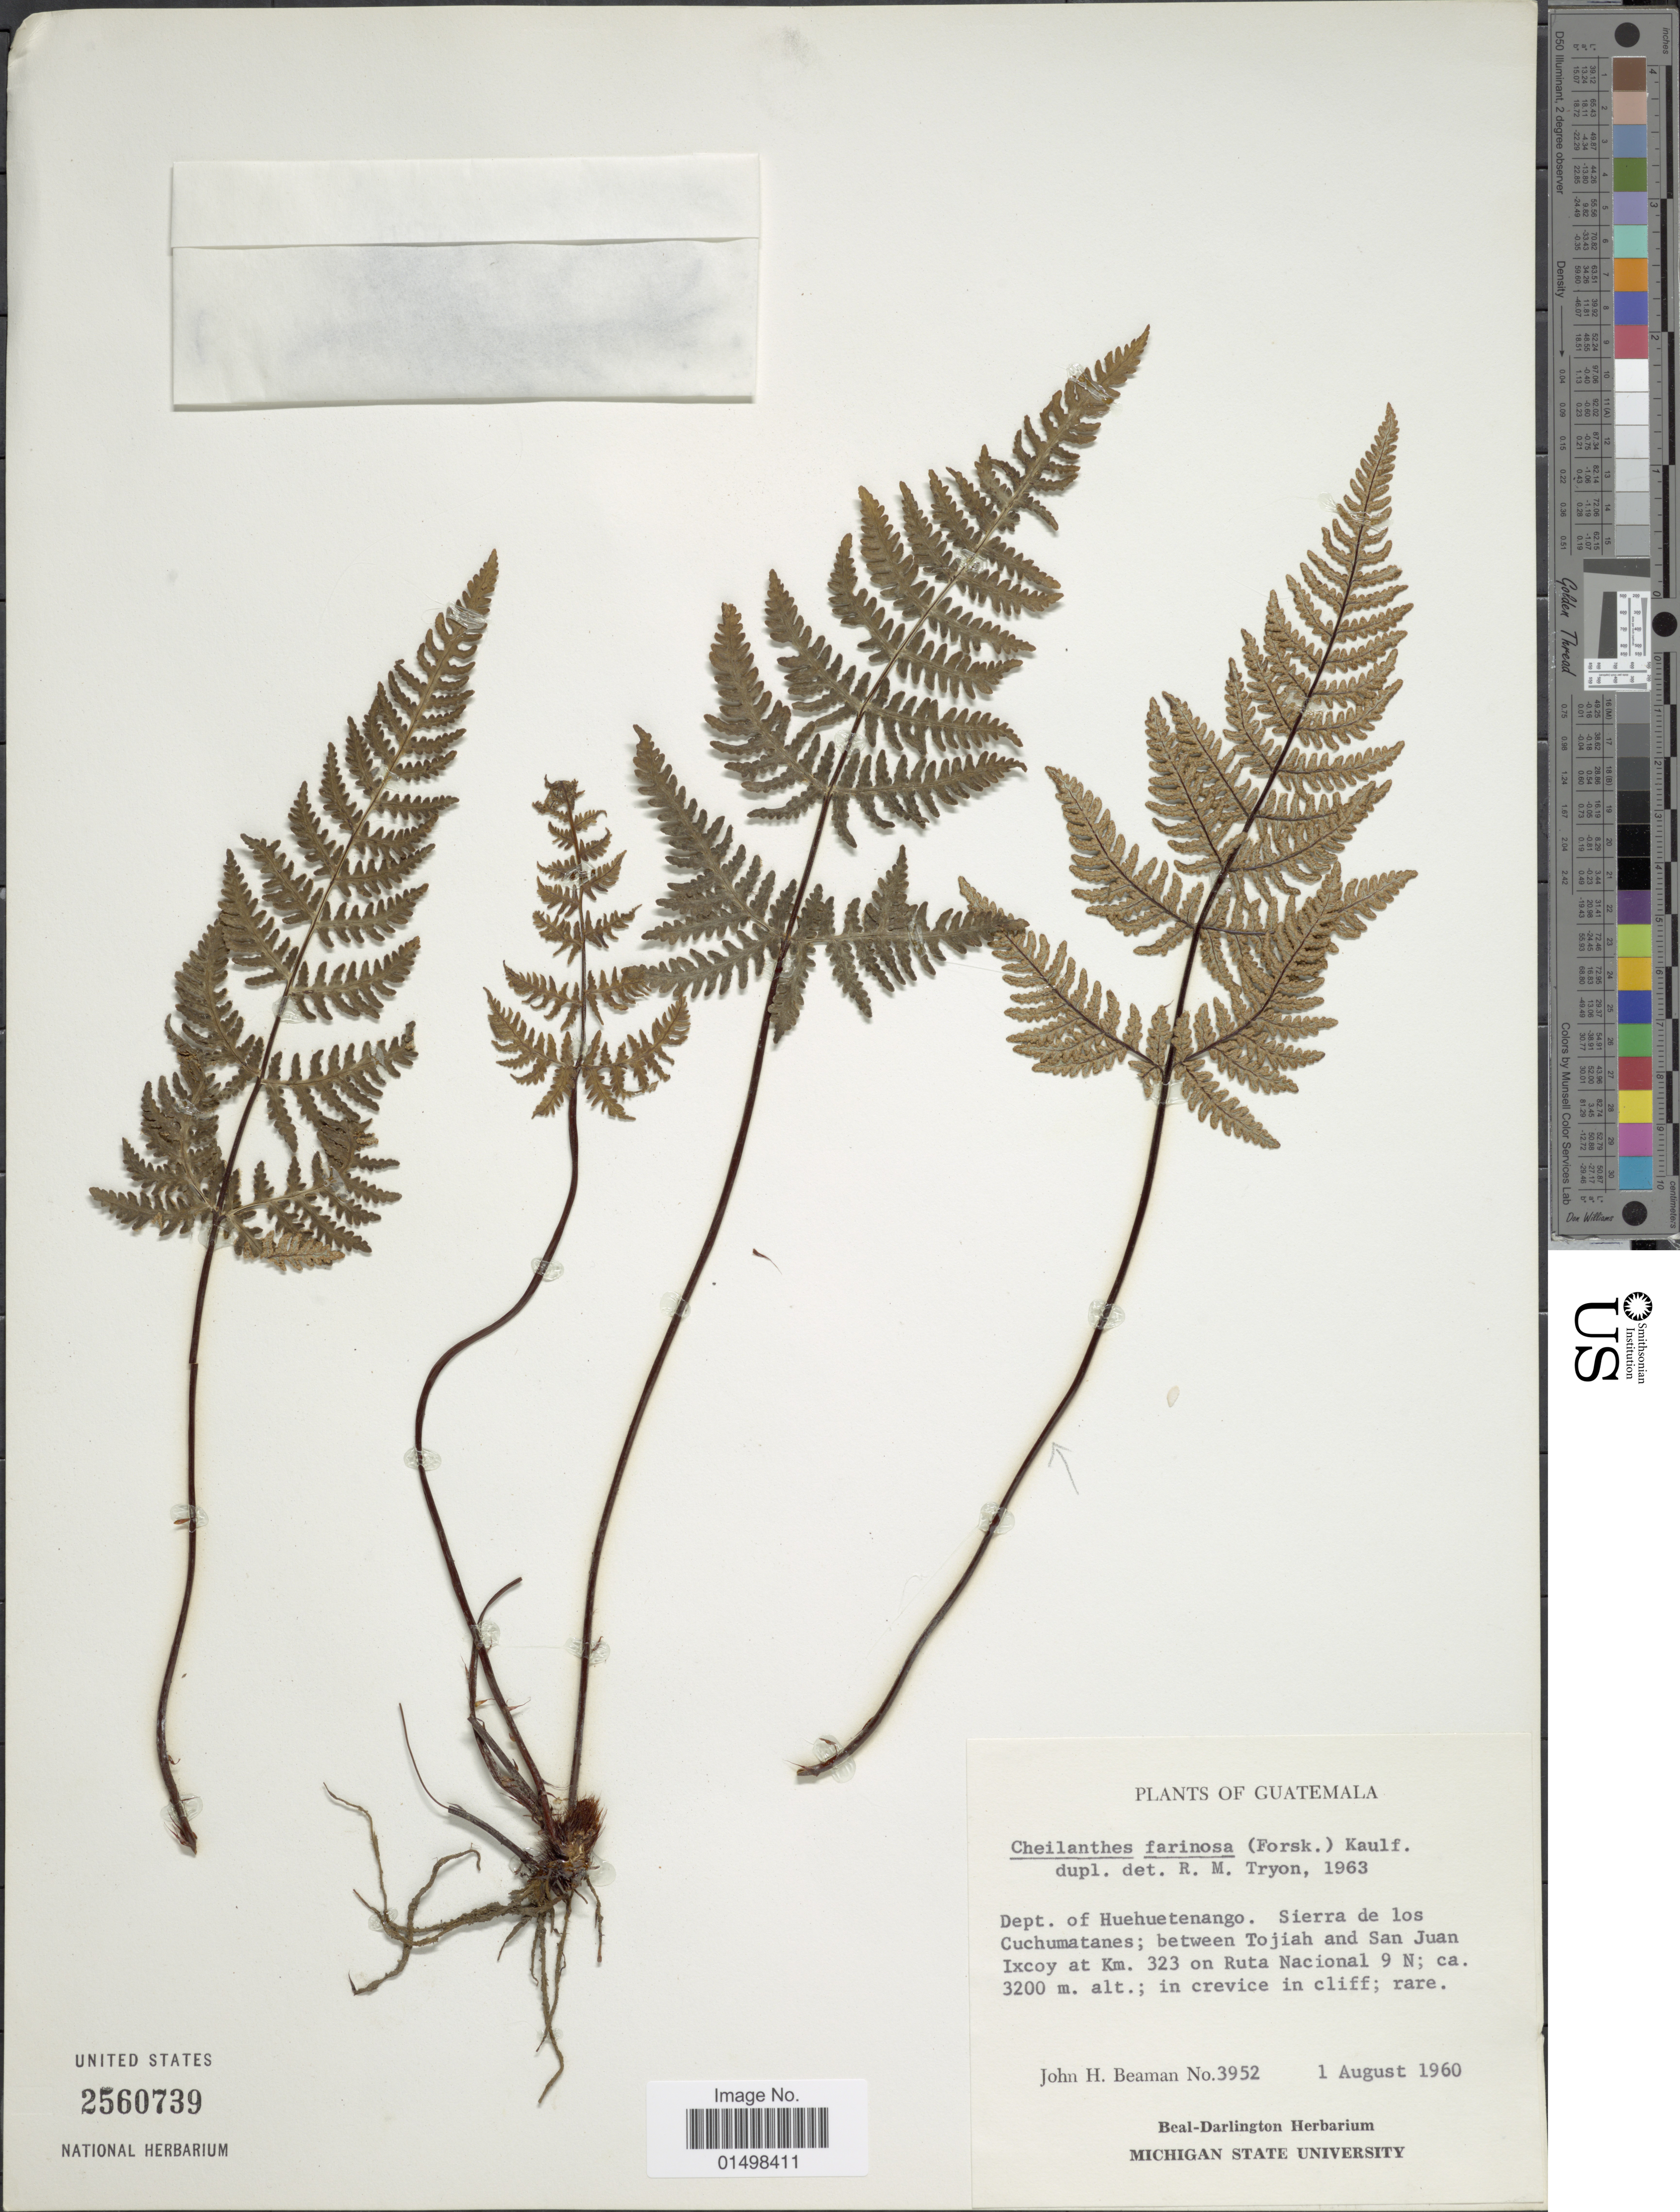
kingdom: Plantae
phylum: Tracheophyta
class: Polypodiopsida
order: Polypodiales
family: Pteridaceae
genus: Aleuritopteris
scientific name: Aleuritopteris farinosa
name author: (Forssk.) Fée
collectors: J. H. Beaman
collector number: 3952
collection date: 1960-08-01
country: Guatemala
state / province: Huehuetenango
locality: Dept. of Huehuetenango. Sierra de los Cuchumatanes; between Tojiah and San Juan Ixcoy at Km. 323 on Ruta Nacional 9 N.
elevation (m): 3200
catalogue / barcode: US 2560739